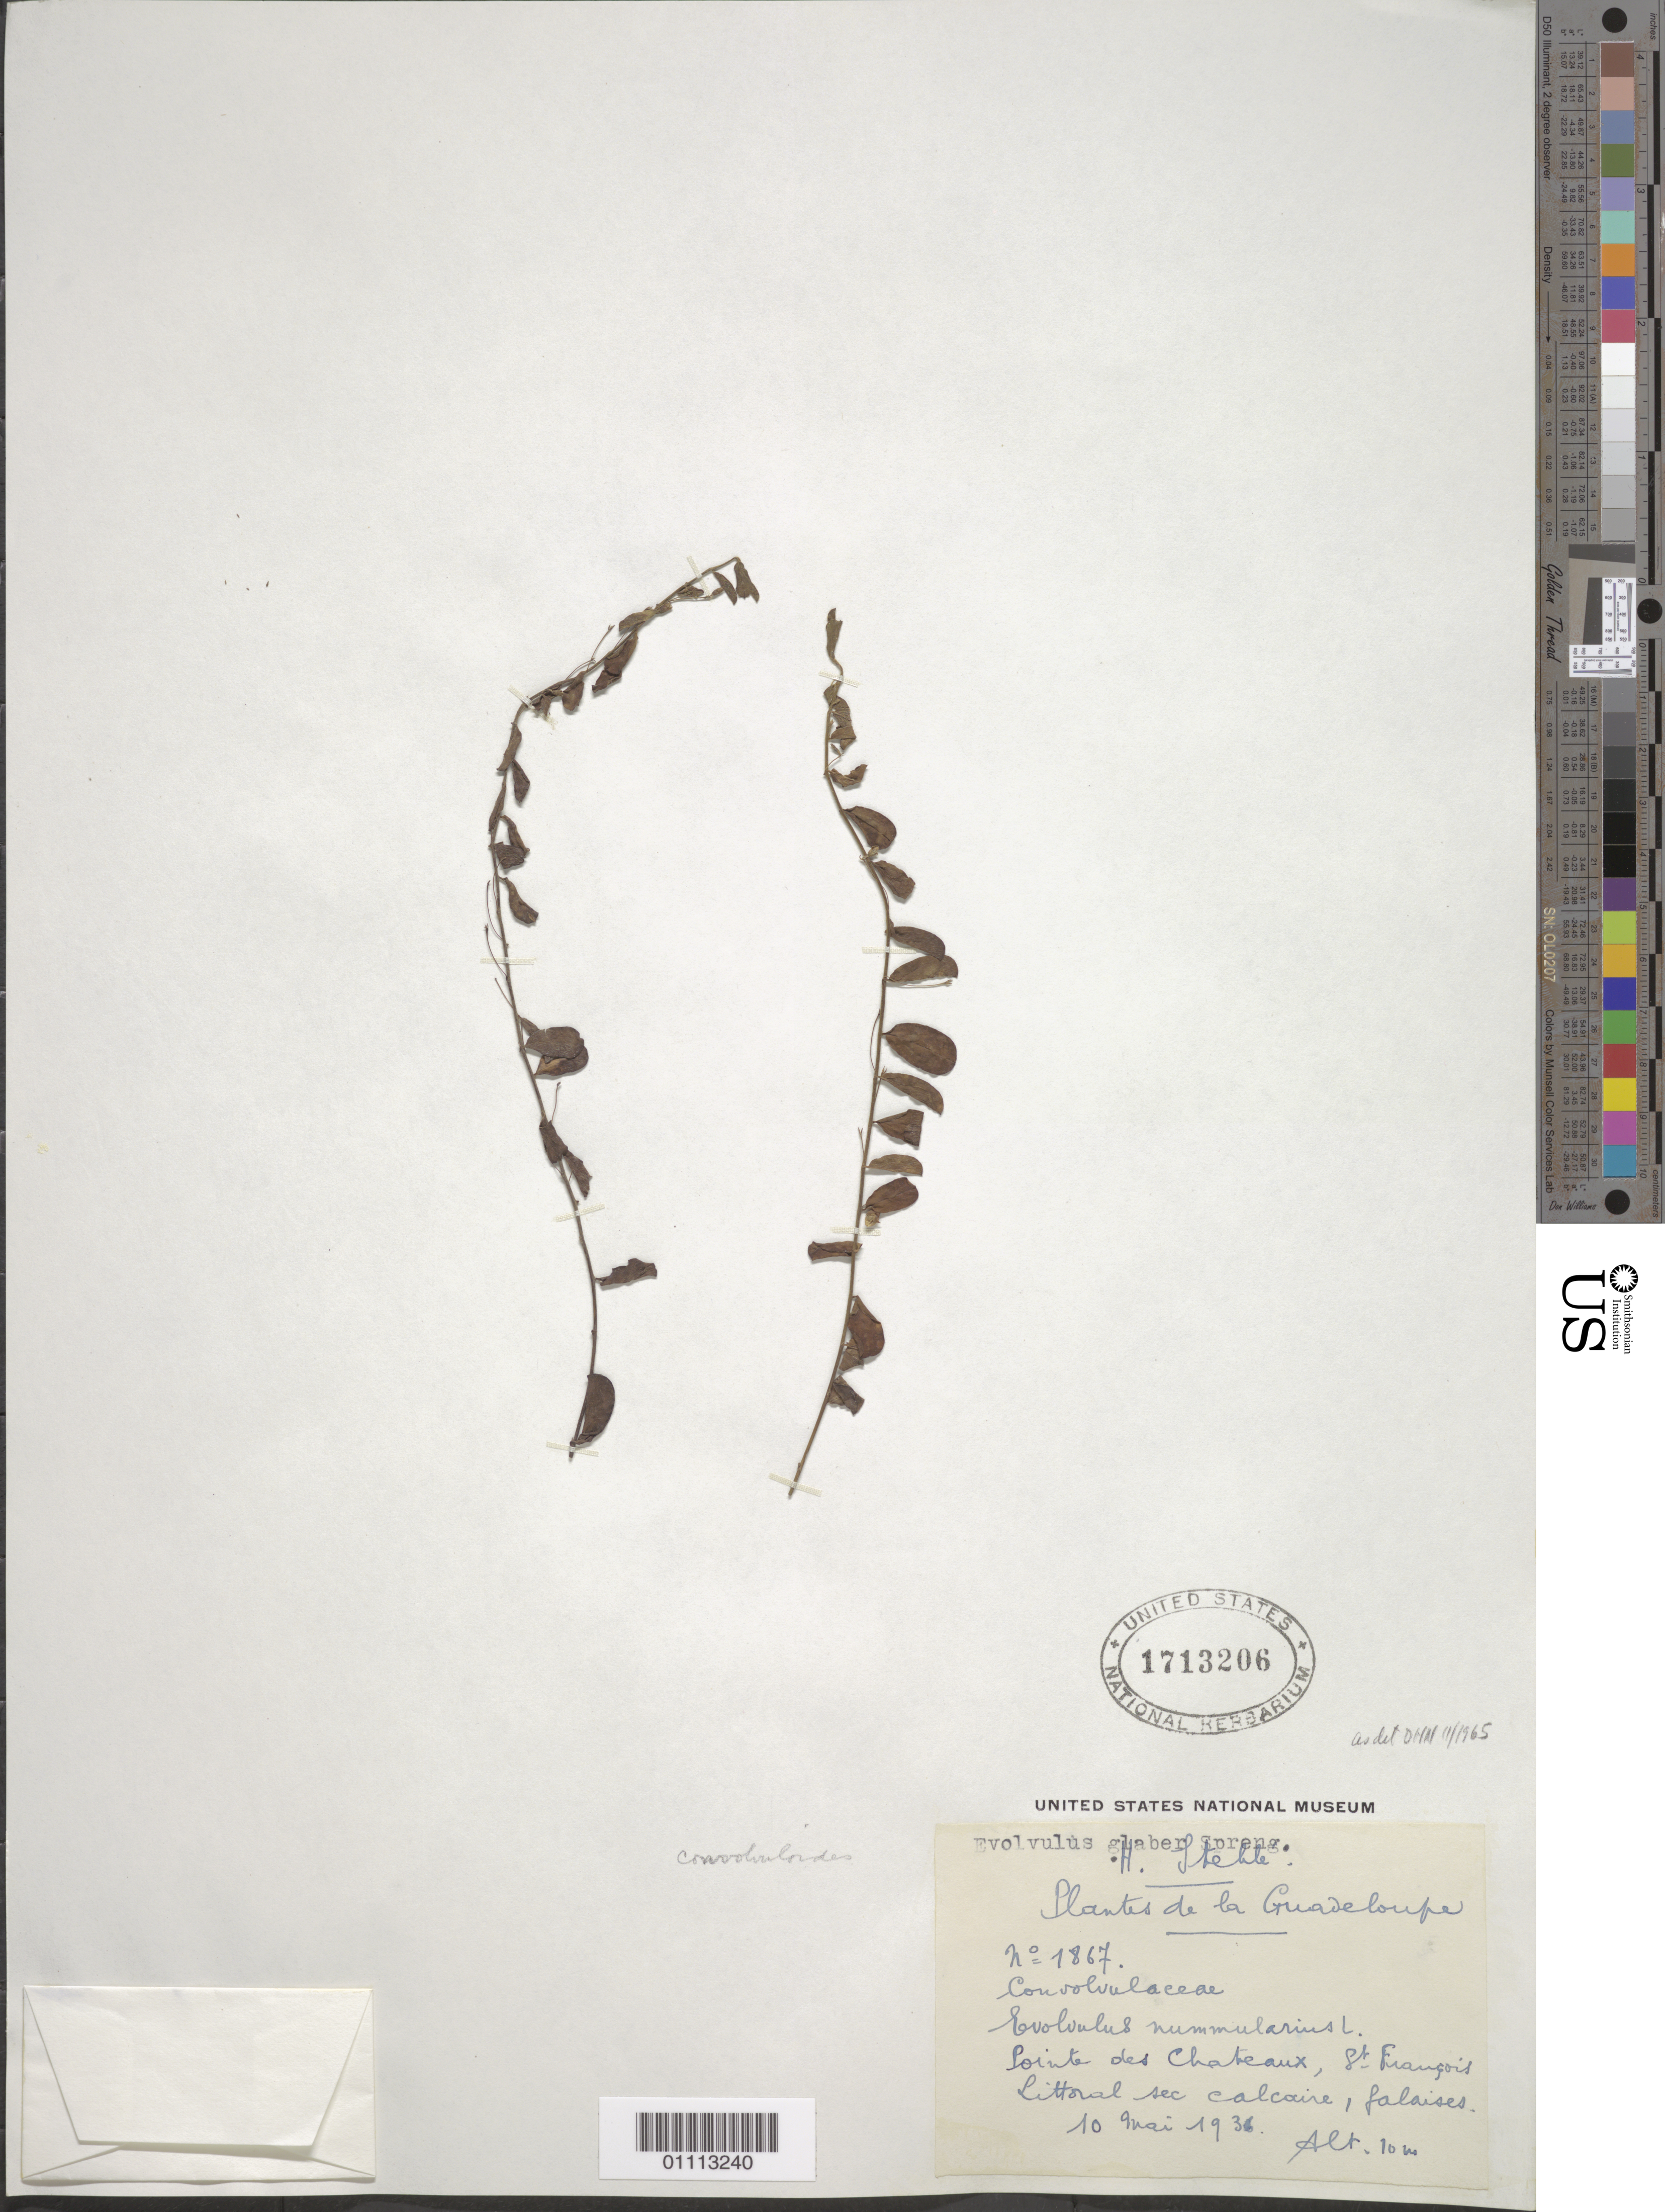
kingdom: Plantae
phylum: Tracheophyta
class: Magnoliopsida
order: Solanales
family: Convolvulaceae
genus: Evolvulus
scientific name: Evolvulus convolvuloides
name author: (Willd. ex Schult.) Stearn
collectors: H. Stehlé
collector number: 1867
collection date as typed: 10 May 1936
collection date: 1936-05-10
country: Guadeloupe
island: Grande Terre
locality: Pointe des Chateaux, St. Francois. Littoral sec calcaire, falaises.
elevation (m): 10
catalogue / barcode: US 1713206